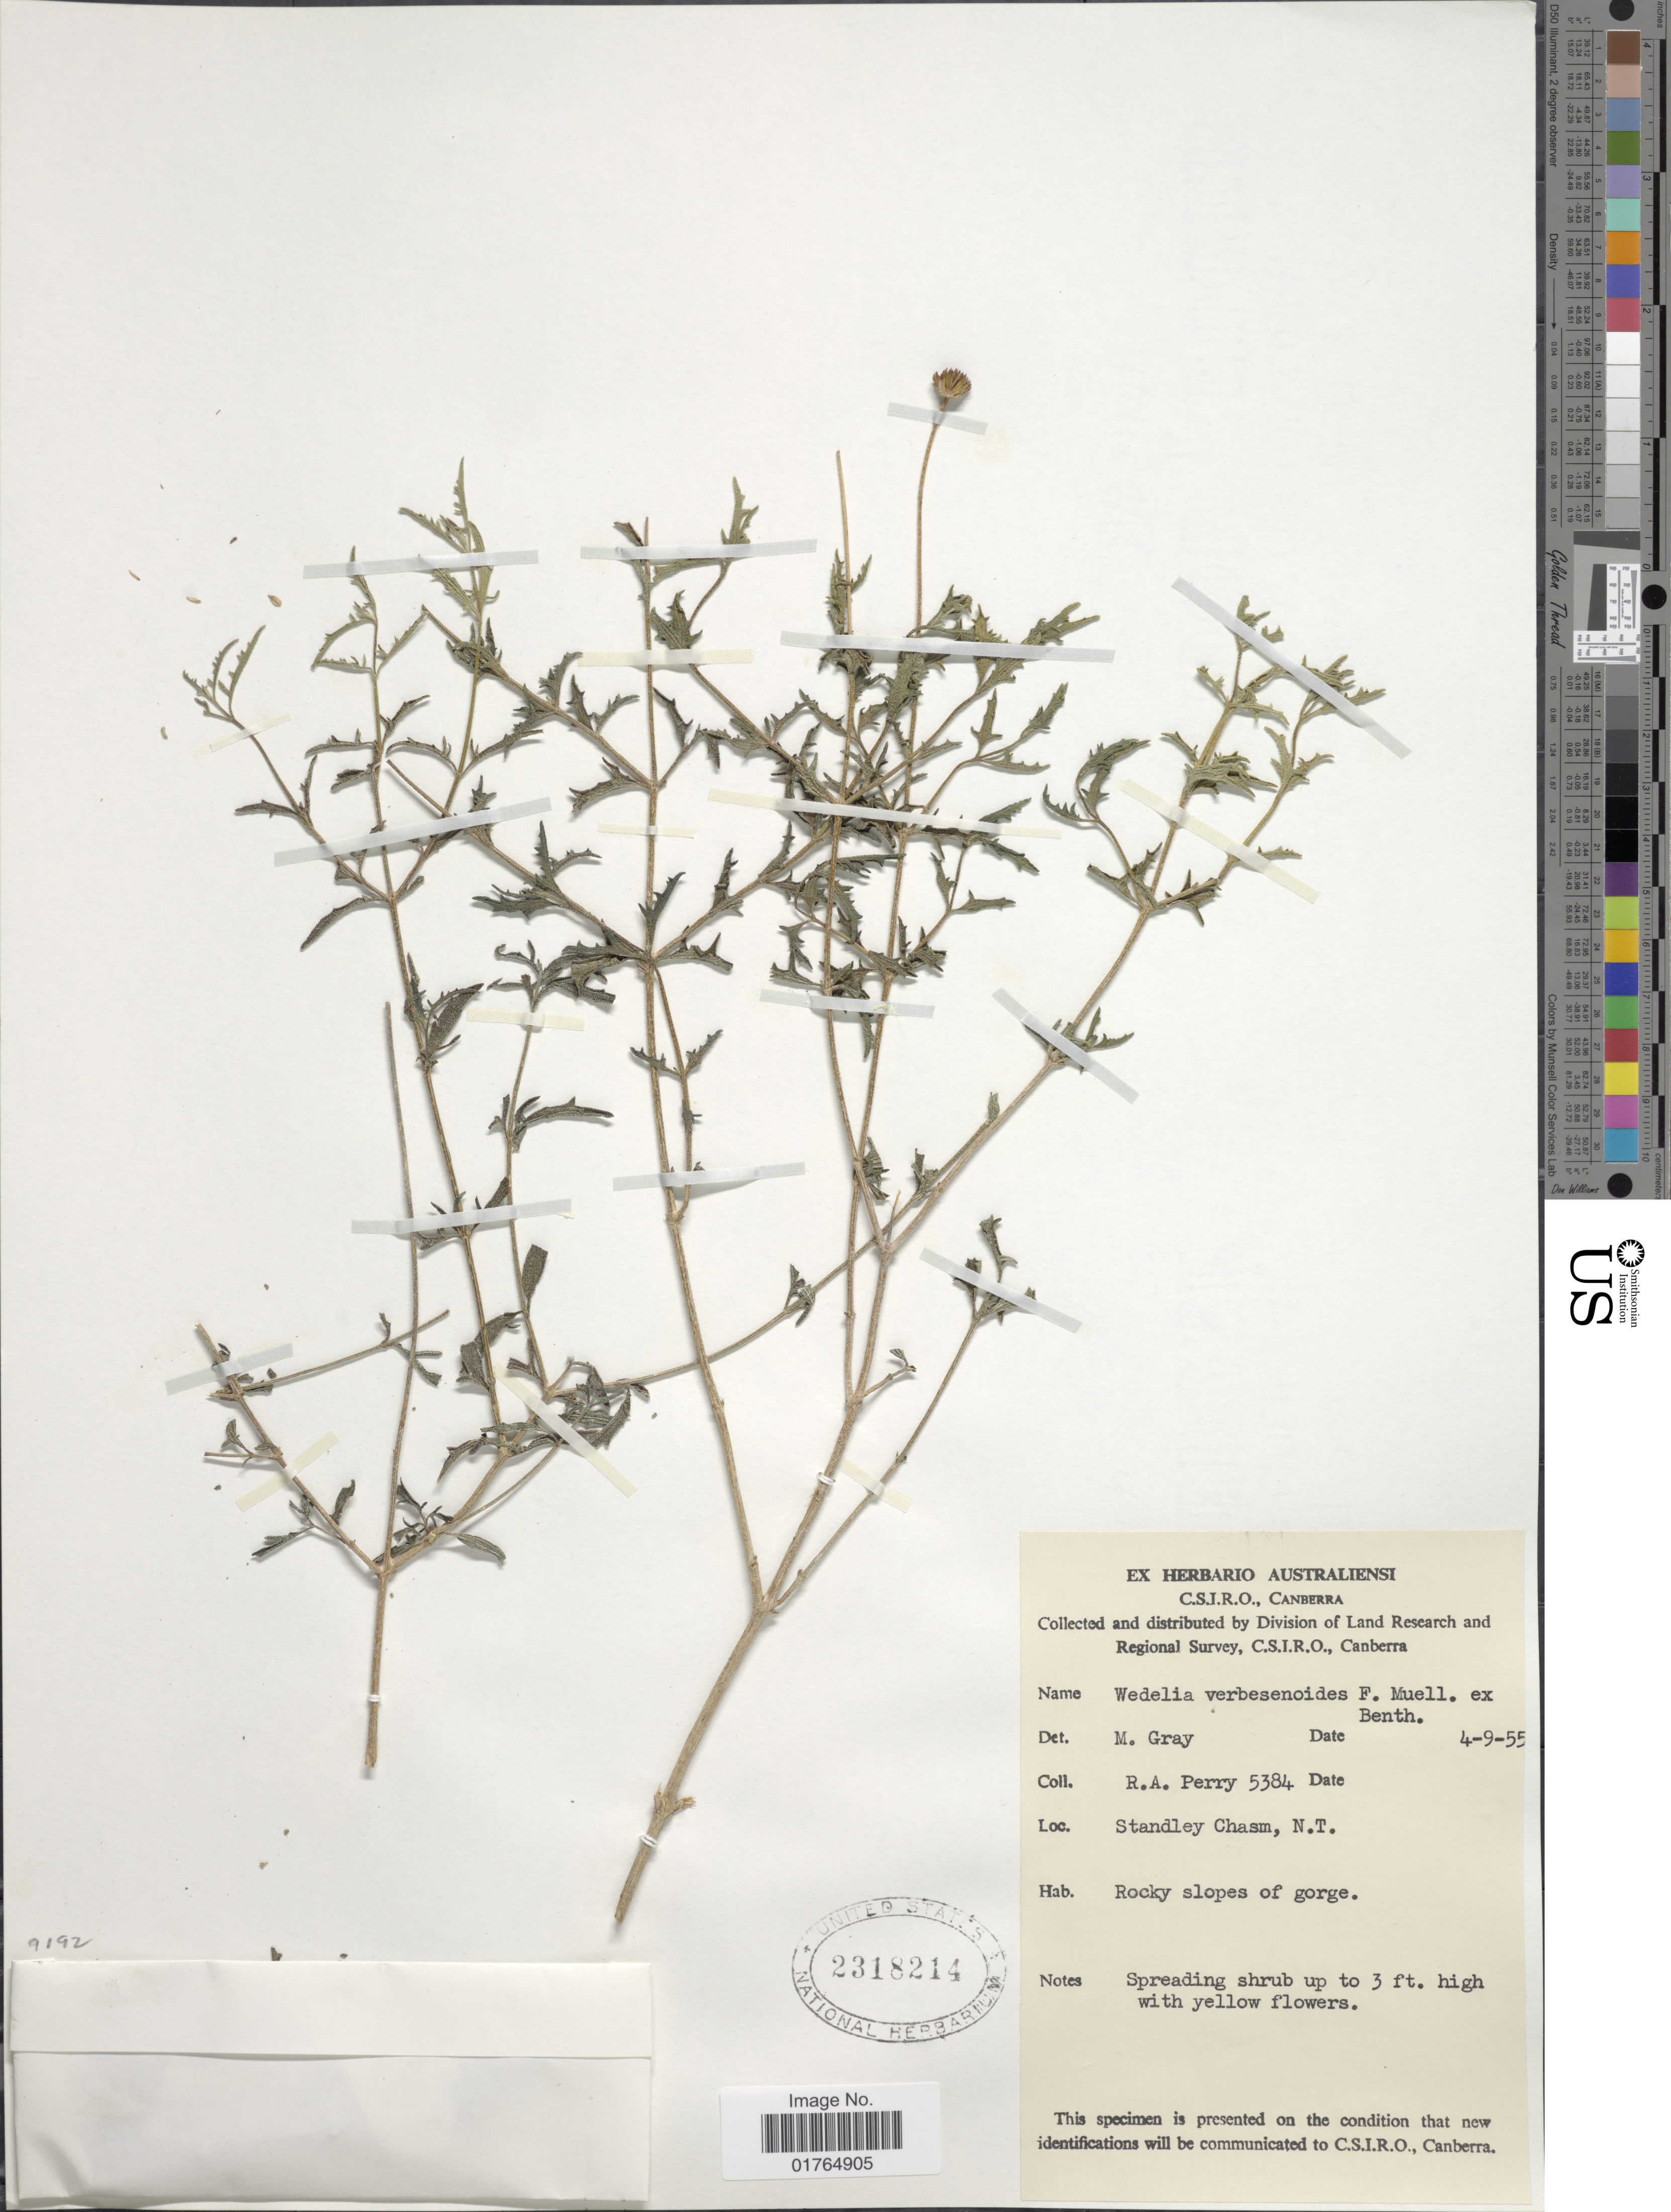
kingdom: Plantae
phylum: Tracheophyta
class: Magnoliopsida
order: Asterales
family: Asteraceae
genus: Wedelia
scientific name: Wedelia verbesenoides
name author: F. Muell. ex Benth.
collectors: Perry, R. A.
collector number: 5384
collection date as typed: Transcribed d/m/y: 4/9/55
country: Canada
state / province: Northwest Territories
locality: Standley Chasm, N. T.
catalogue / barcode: US 2318214